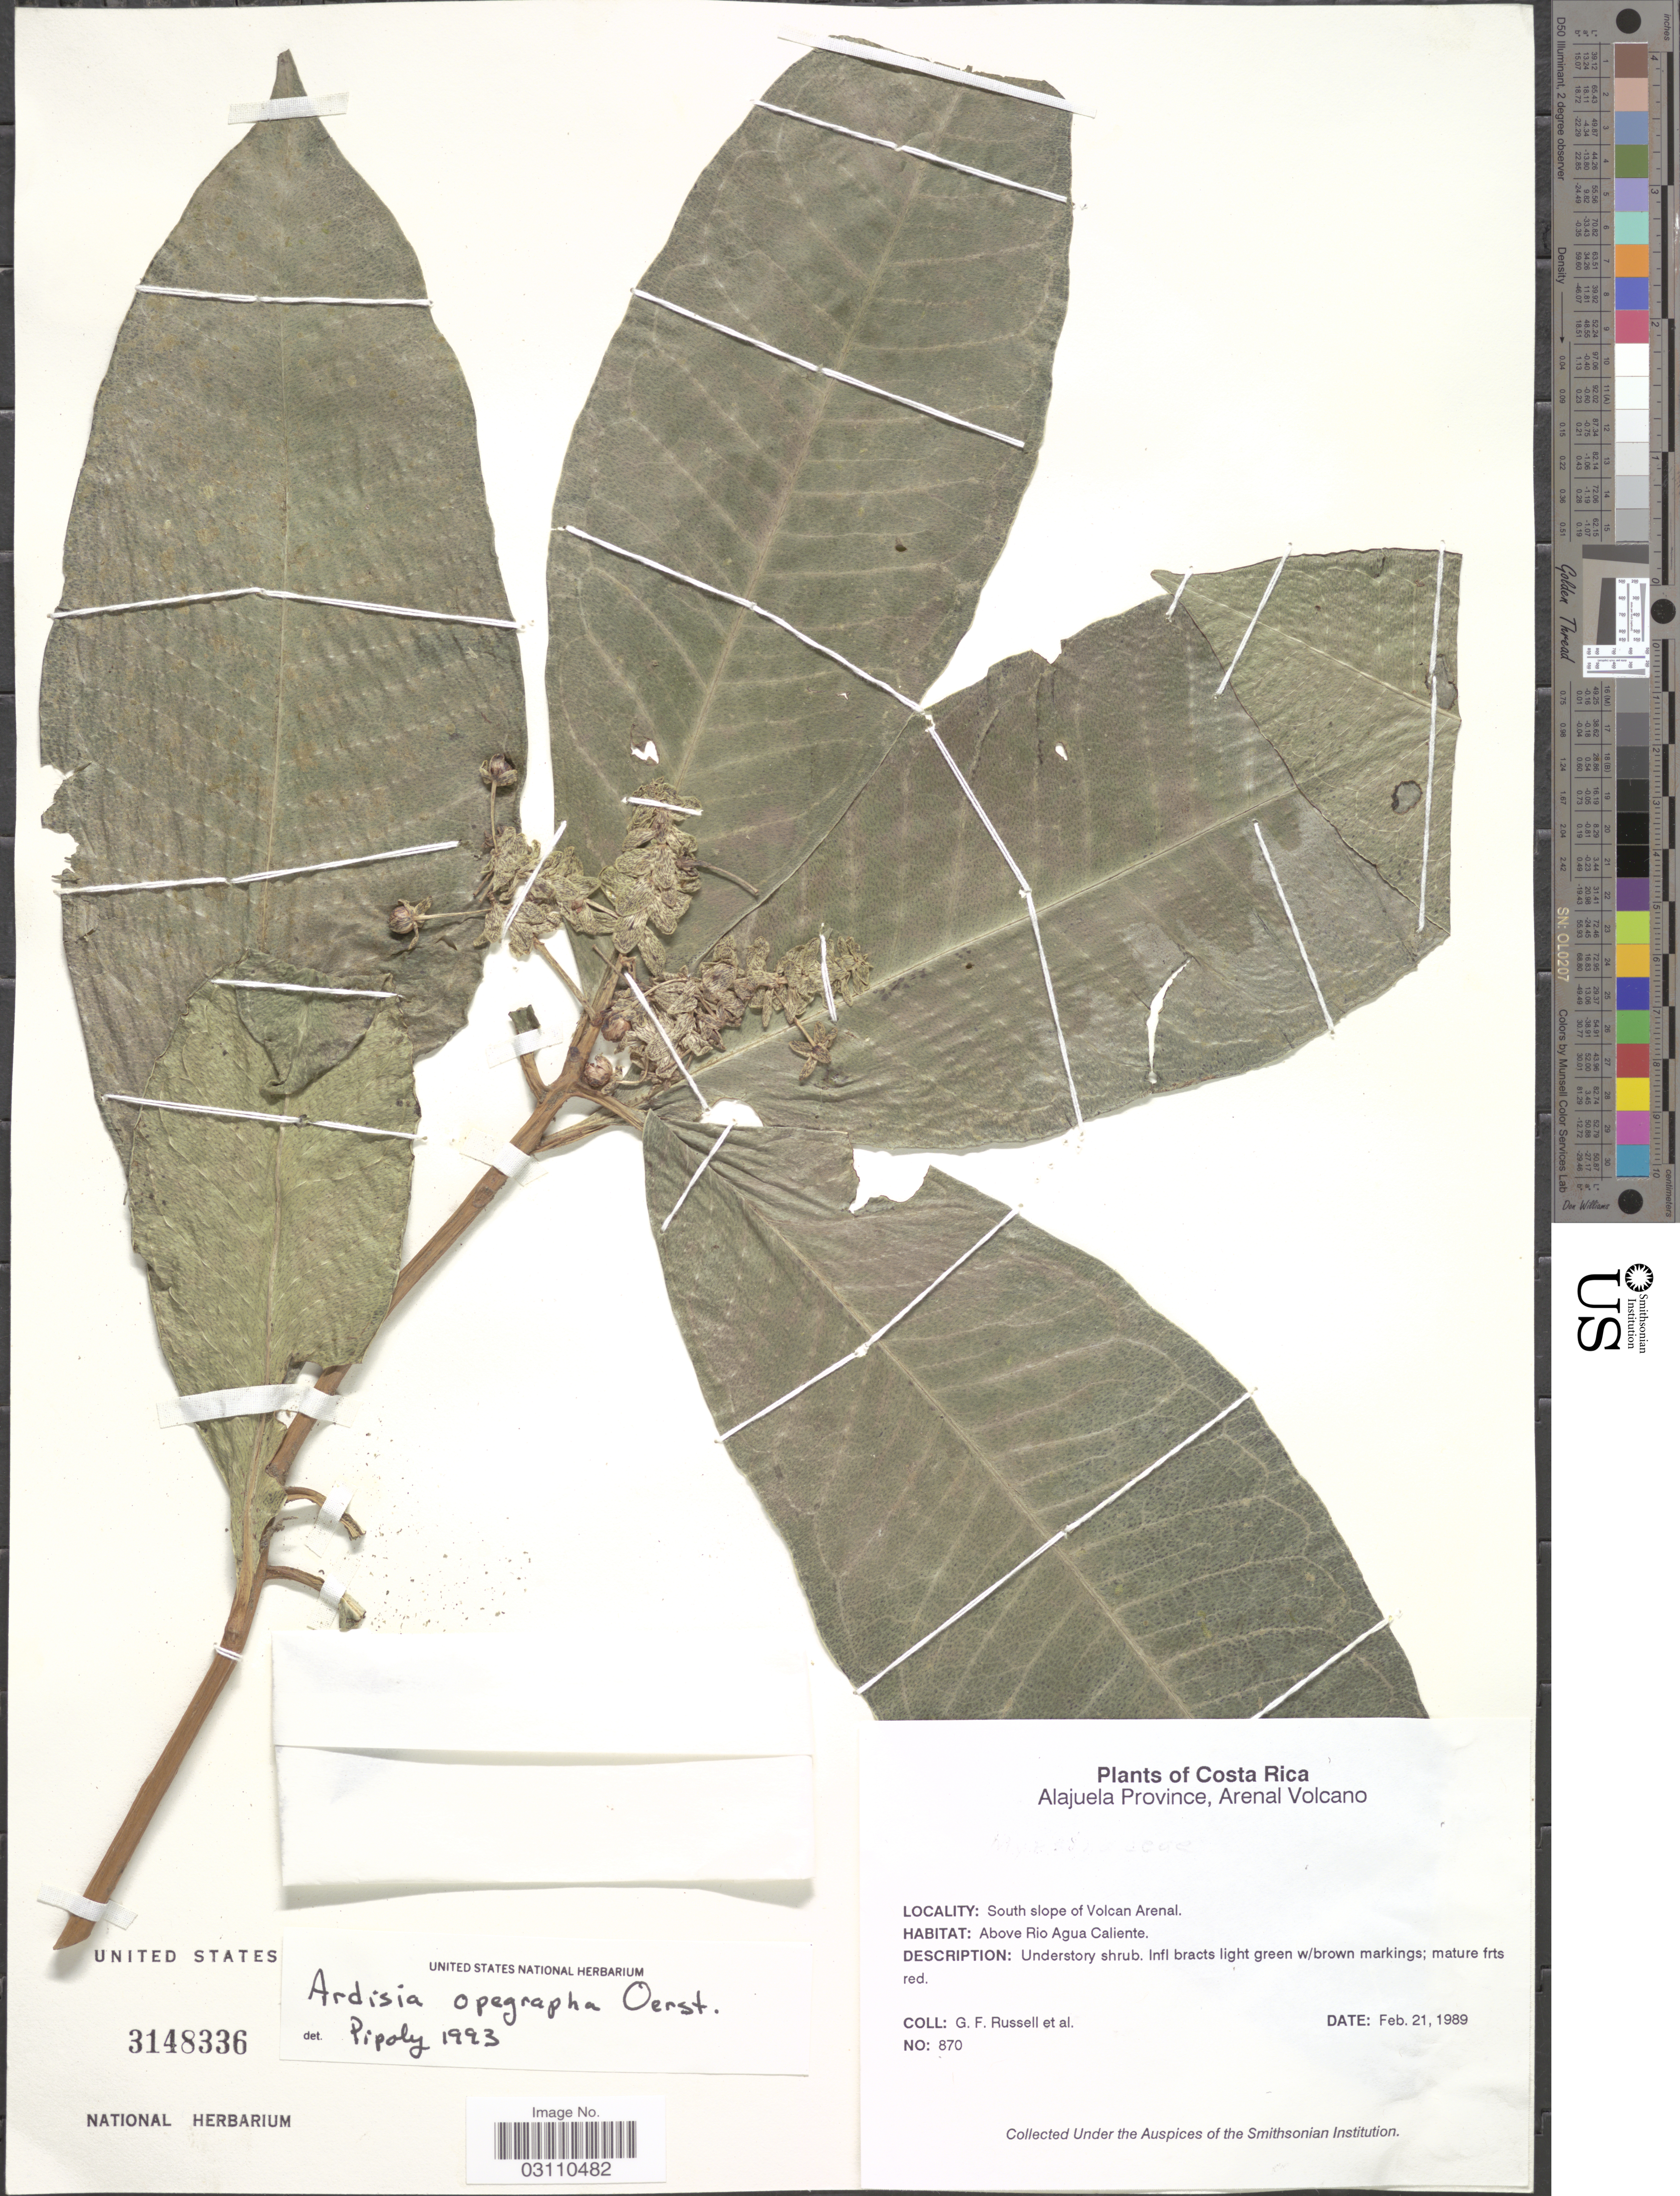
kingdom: Plantae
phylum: Tracheophyta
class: Magnoliopsida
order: Ericales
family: Primulaceae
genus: Ardisia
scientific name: Ardisia opegrapha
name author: Oerst.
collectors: G. Russell & et al.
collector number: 870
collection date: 1989-02-21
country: Costa Rica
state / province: Alajuela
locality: Arenal Volcano. South slope of Volcan Arenal. Above Rio Agua Caliente.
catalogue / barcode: US 3148336